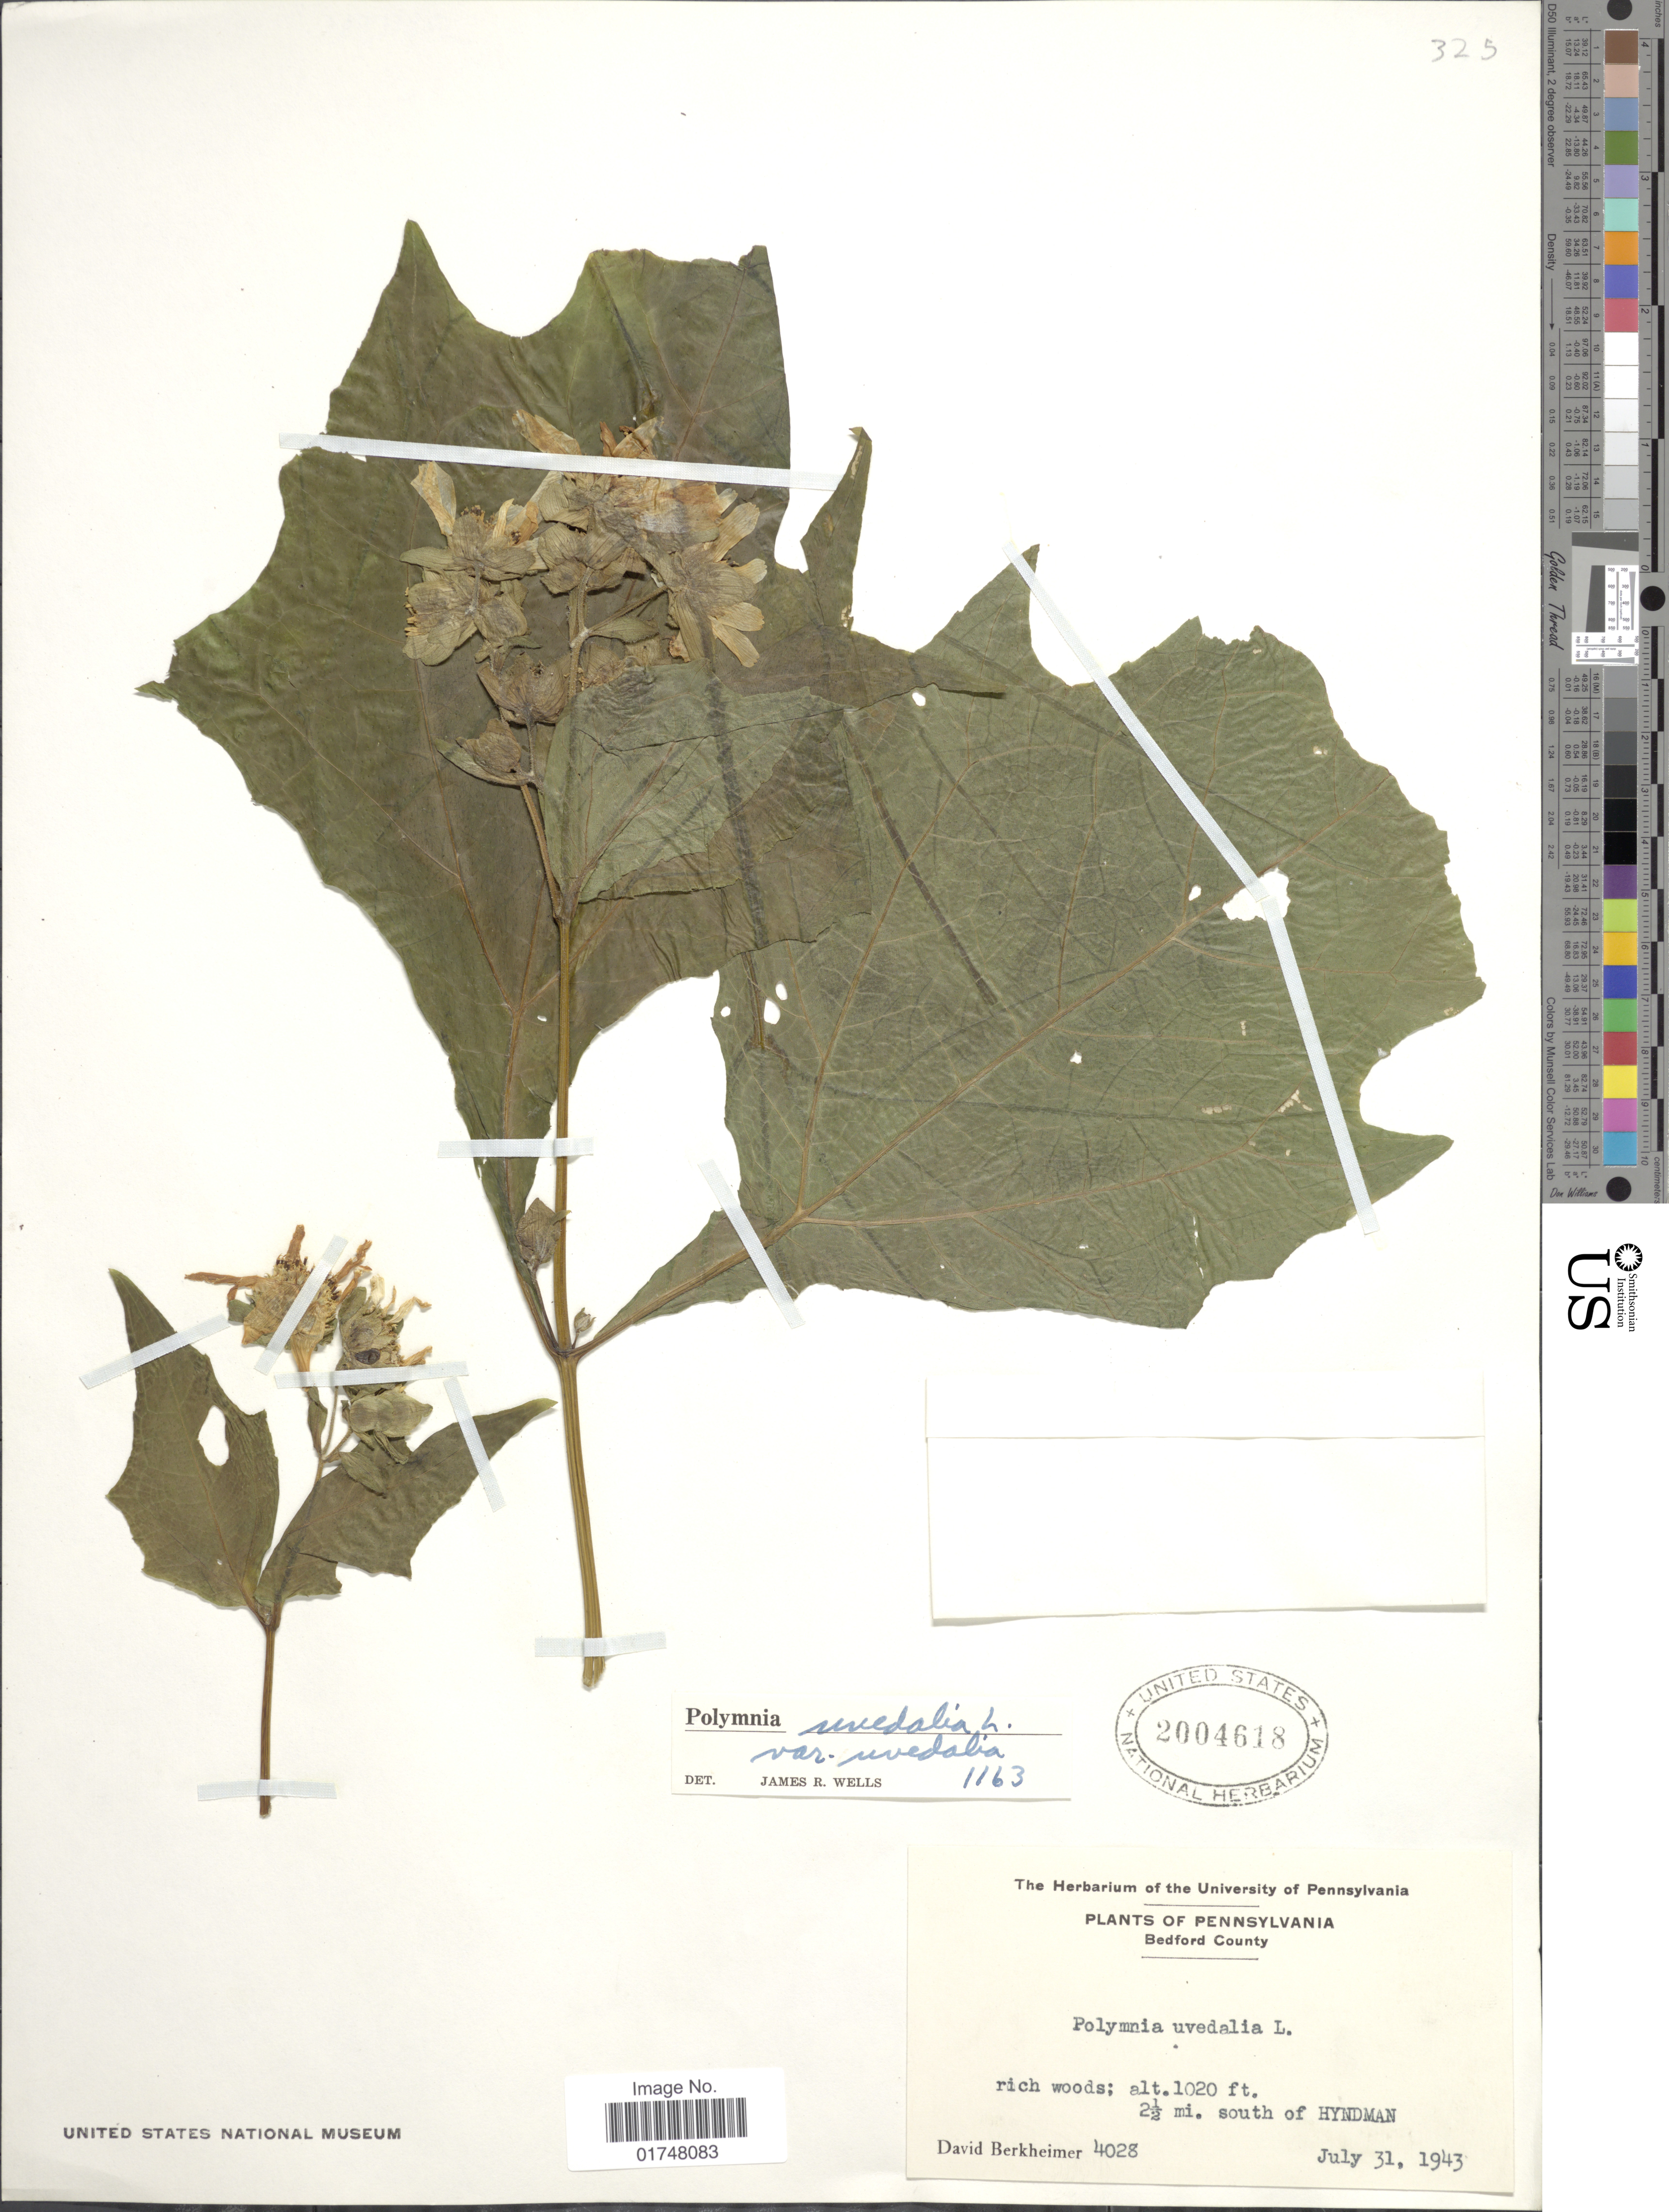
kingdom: Plantae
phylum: Tracheophyta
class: Magnoliopsida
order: Asterales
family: Asteraceae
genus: Smallanthus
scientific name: Smallanthus uvedalia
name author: (L.) Mack. ex Mack.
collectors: D. Berkheimer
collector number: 4028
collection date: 1943-07-31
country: United States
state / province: Pennsylvania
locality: Bedford County. 2 1/2 mi. south of Hyndman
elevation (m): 311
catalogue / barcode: US 2004618